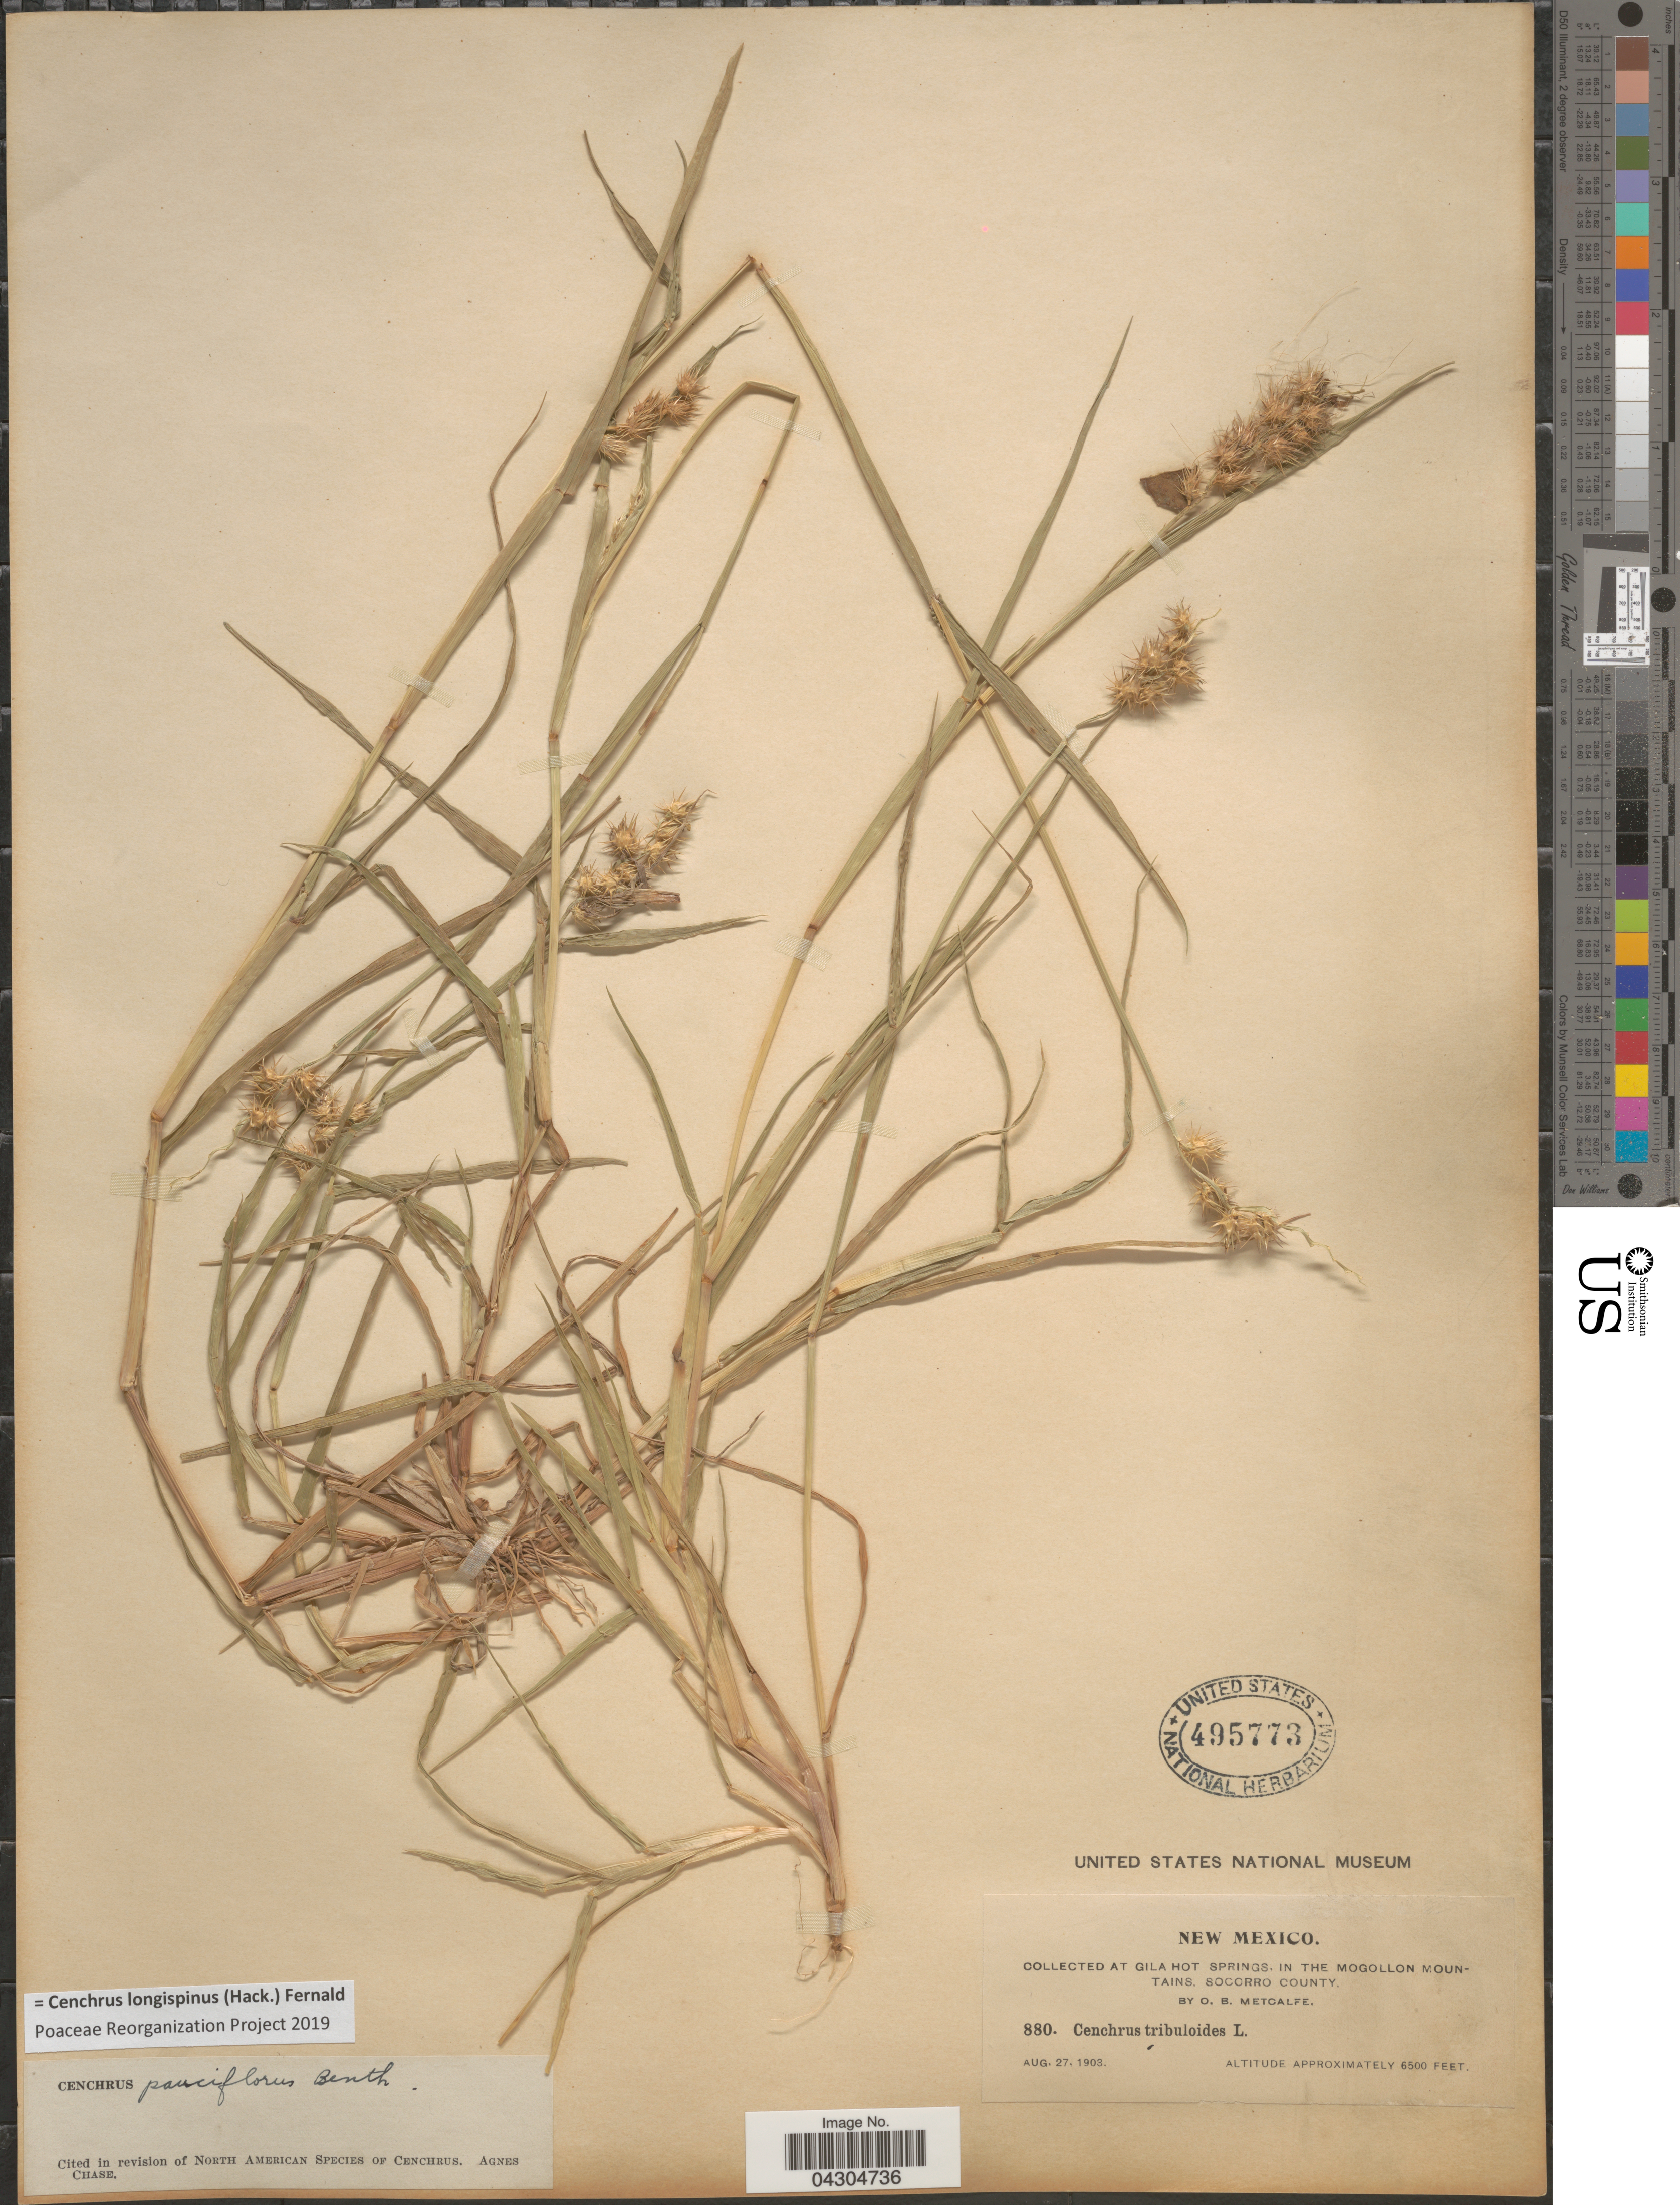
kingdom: Plantae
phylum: Tracheophyta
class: Liliopsida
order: Poales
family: Poaceae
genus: Cenchrus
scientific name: Cenchrus longispinus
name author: (Hack.) Fernald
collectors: O. B. Metcalfe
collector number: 880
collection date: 1903-08-27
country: United States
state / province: New Mexico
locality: At Gila Hot Springs, in the Mogollon Mountains, Socorro County.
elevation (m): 1981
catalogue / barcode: US 495773